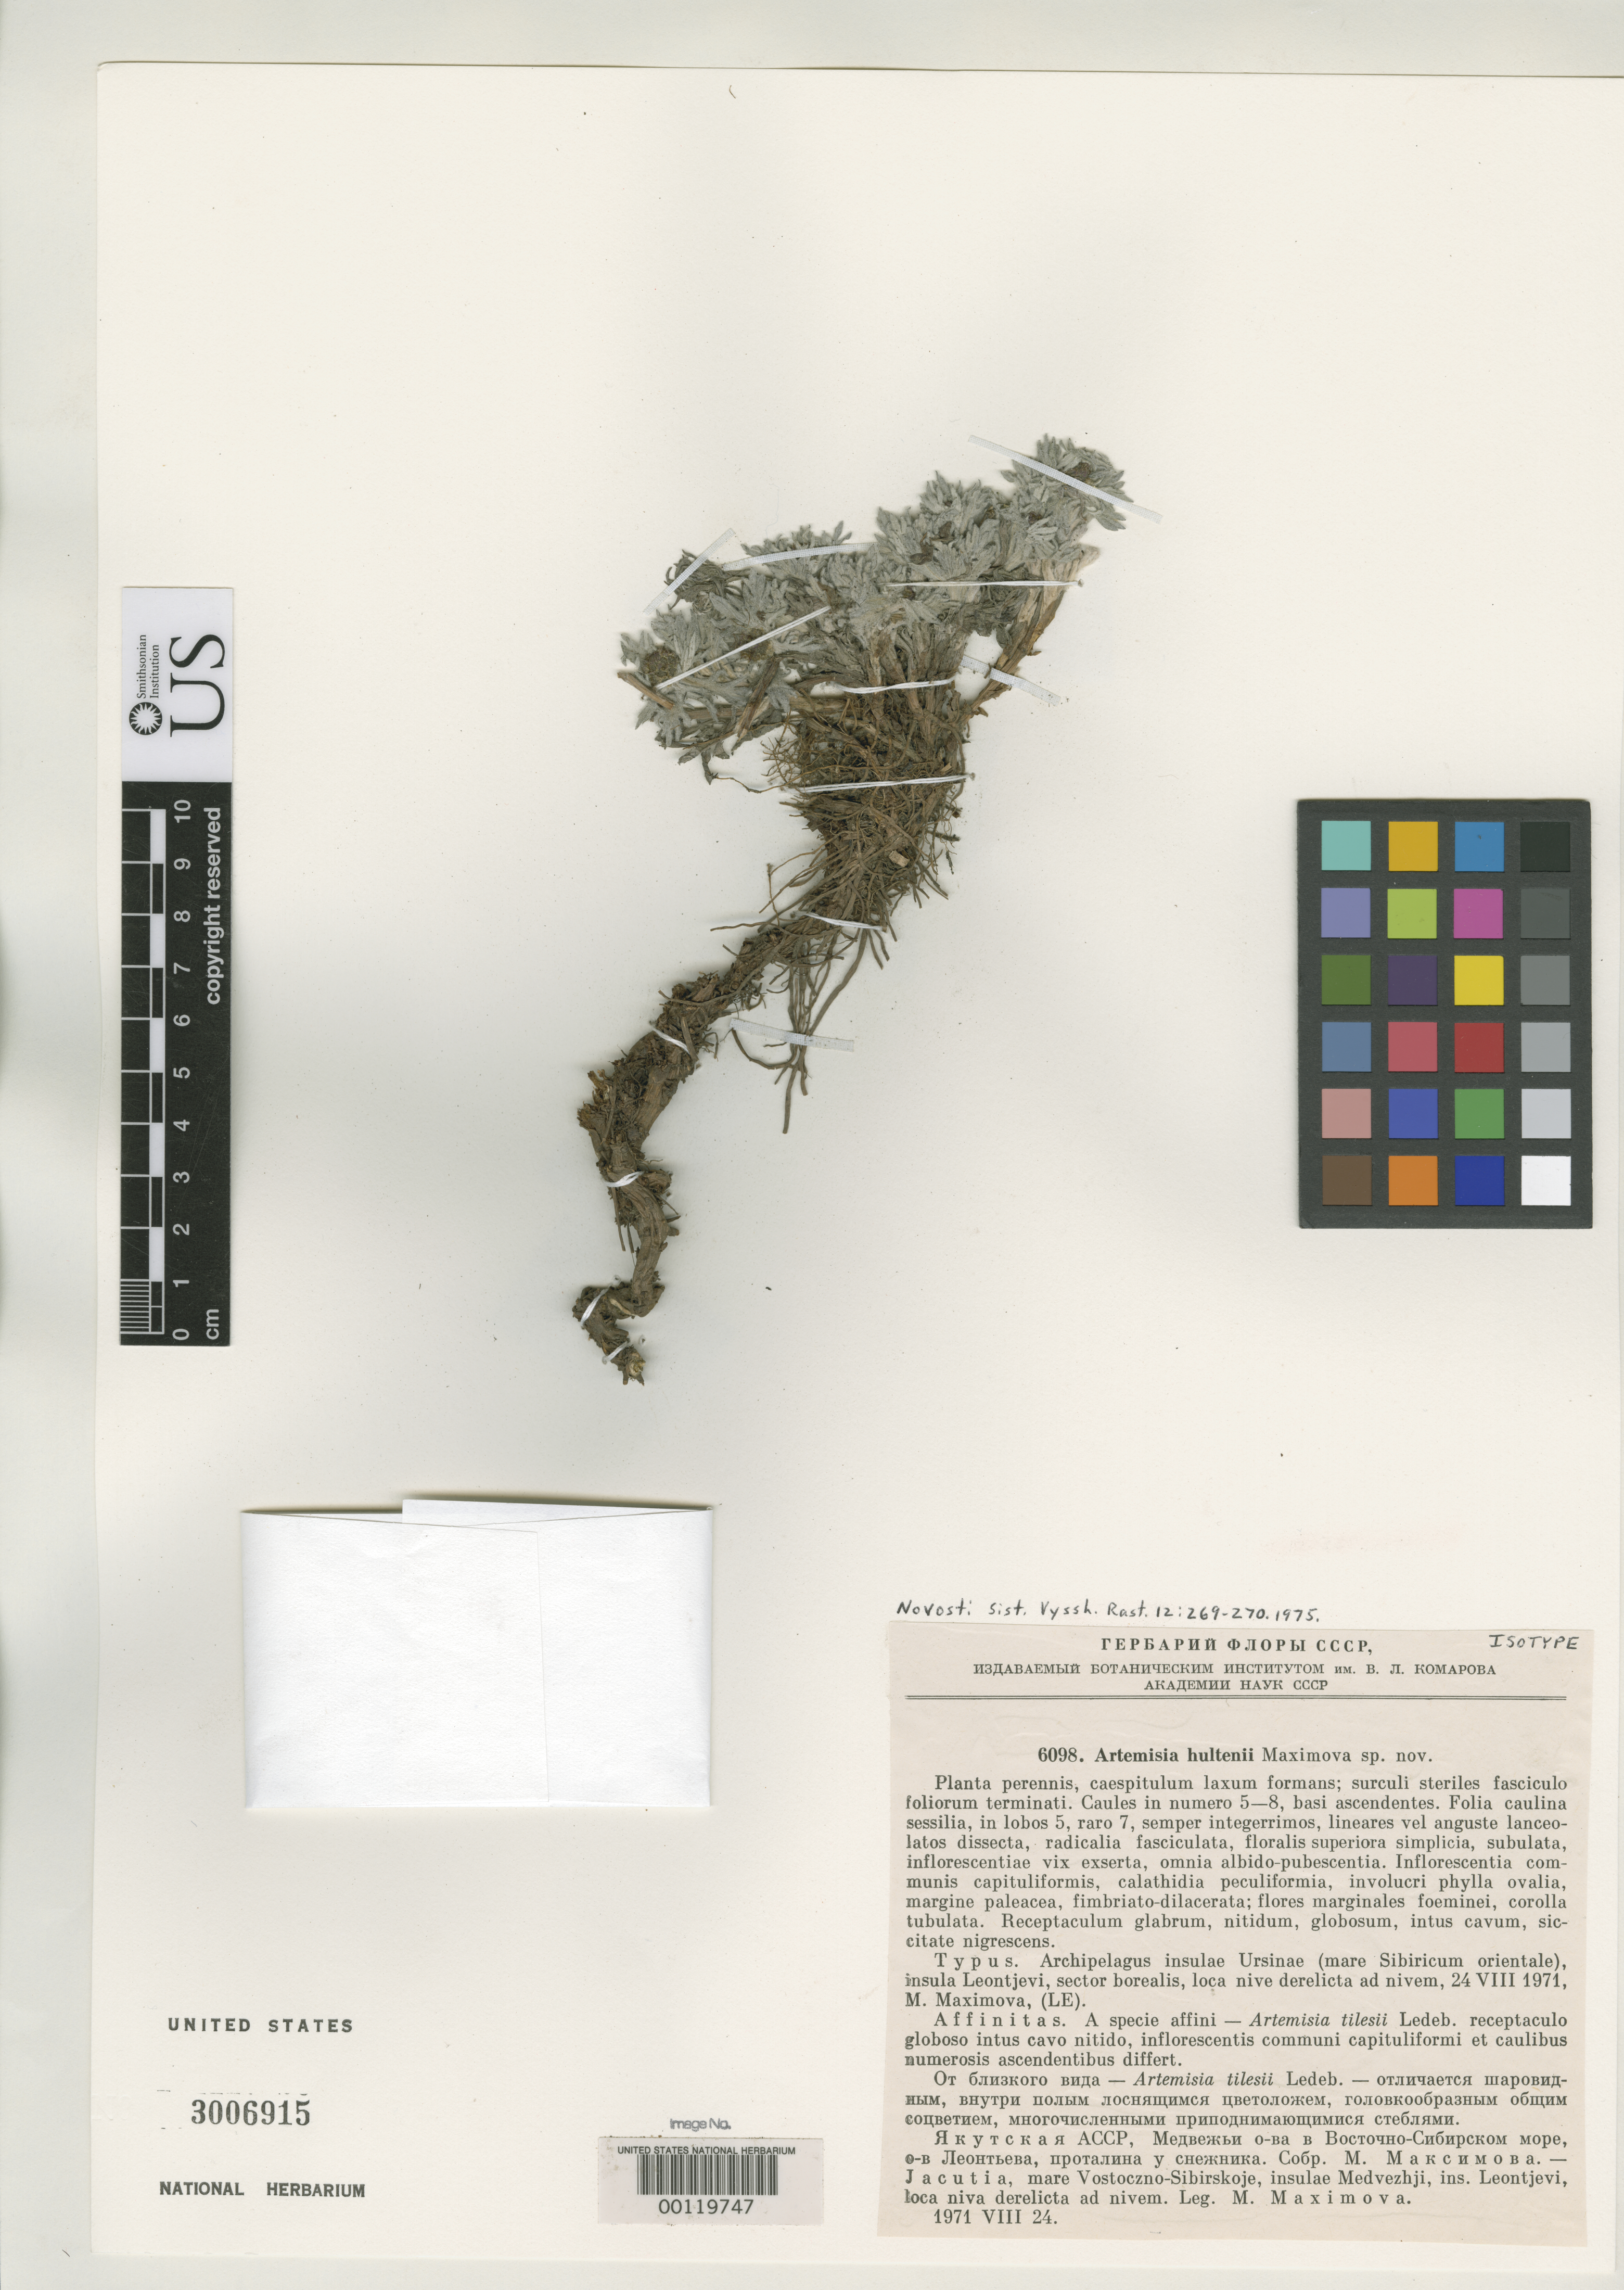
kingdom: Plantae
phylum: Tracheophyta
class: Magnoliopsida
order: Asterales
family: Asteraceae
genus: Artemisia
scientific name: Artemisia hultenii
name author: Maximova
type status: Isotype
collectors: M. Maximova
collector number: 6098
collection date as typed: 24 Aug 1971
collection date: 1971-08-24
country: Russian Federation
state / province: Sakha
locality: Archipelagus insulae Ursinae, Insula Leontjevi.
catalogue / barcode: US 3006915